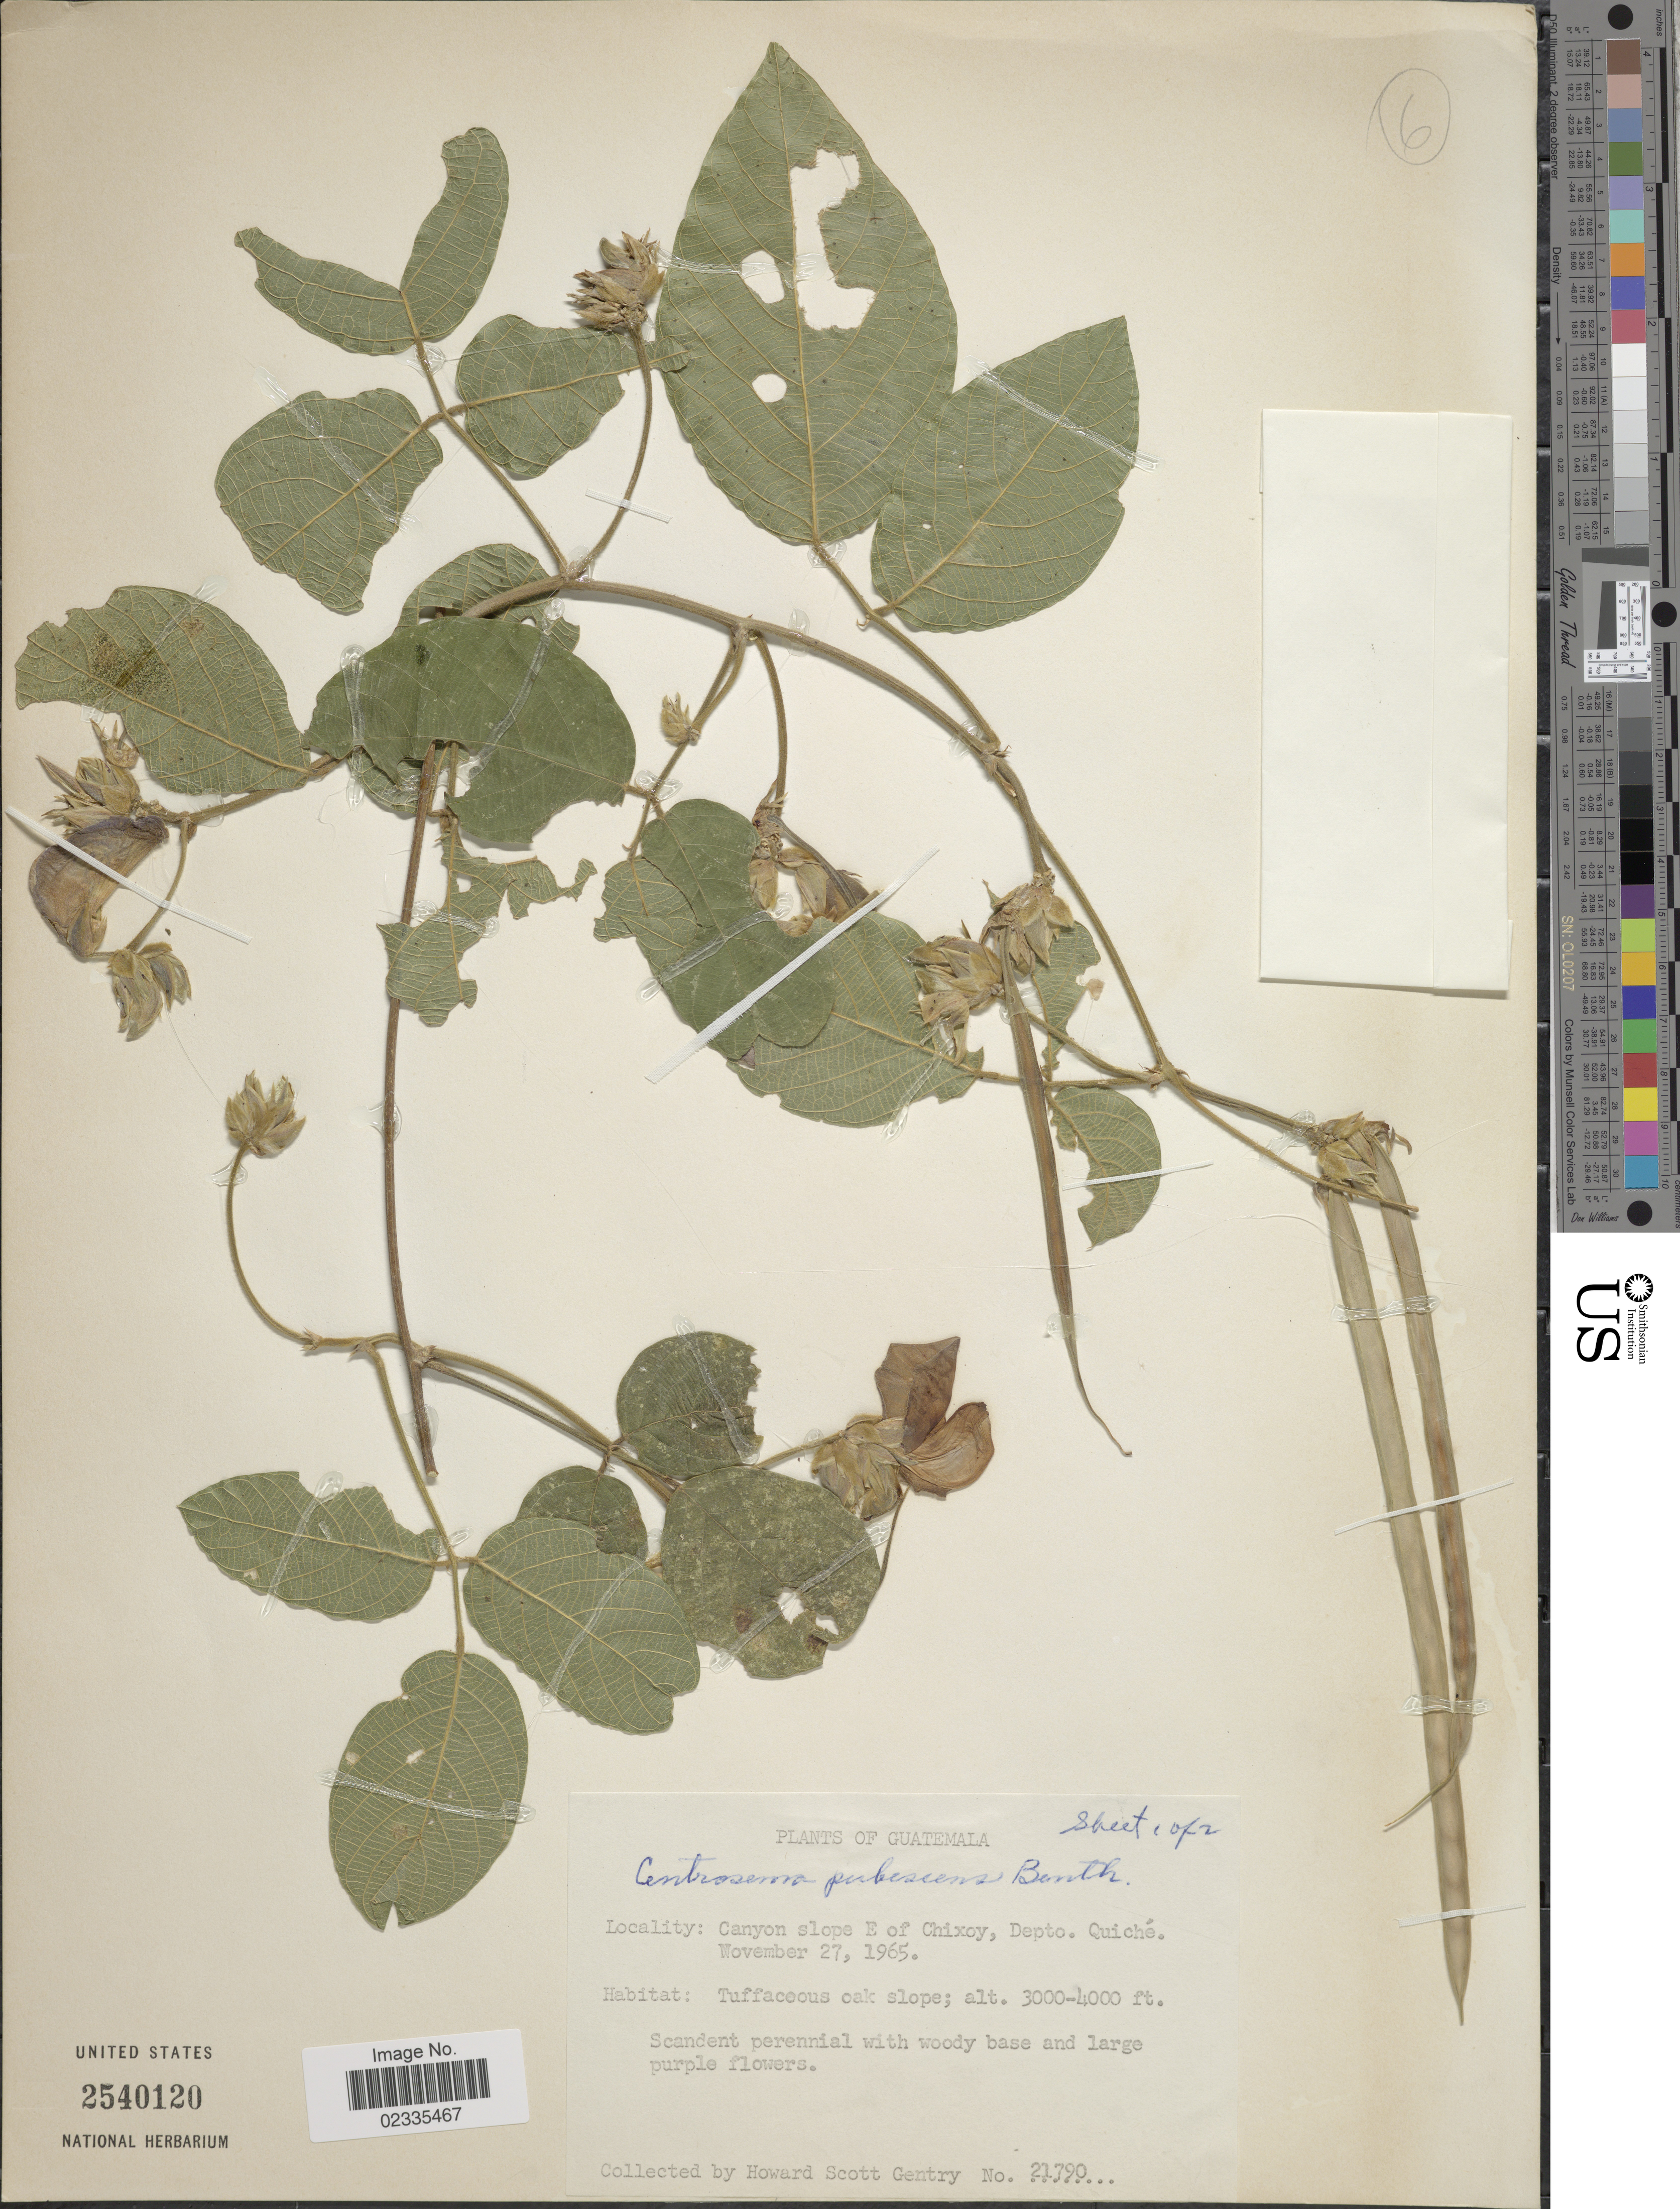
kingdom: Plantae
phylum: Tracheophyta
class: Magnoliopsida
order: Fabales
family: Fabaceae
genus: Centrosema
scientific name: Centrosema pubescens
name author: Benth.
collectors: H. S. Gentry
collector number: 21790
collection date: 1965-11-27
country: Guatemala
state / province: El Quiché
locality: Canyon slope E of Chixoy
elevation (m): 914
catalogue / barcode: US 2540120